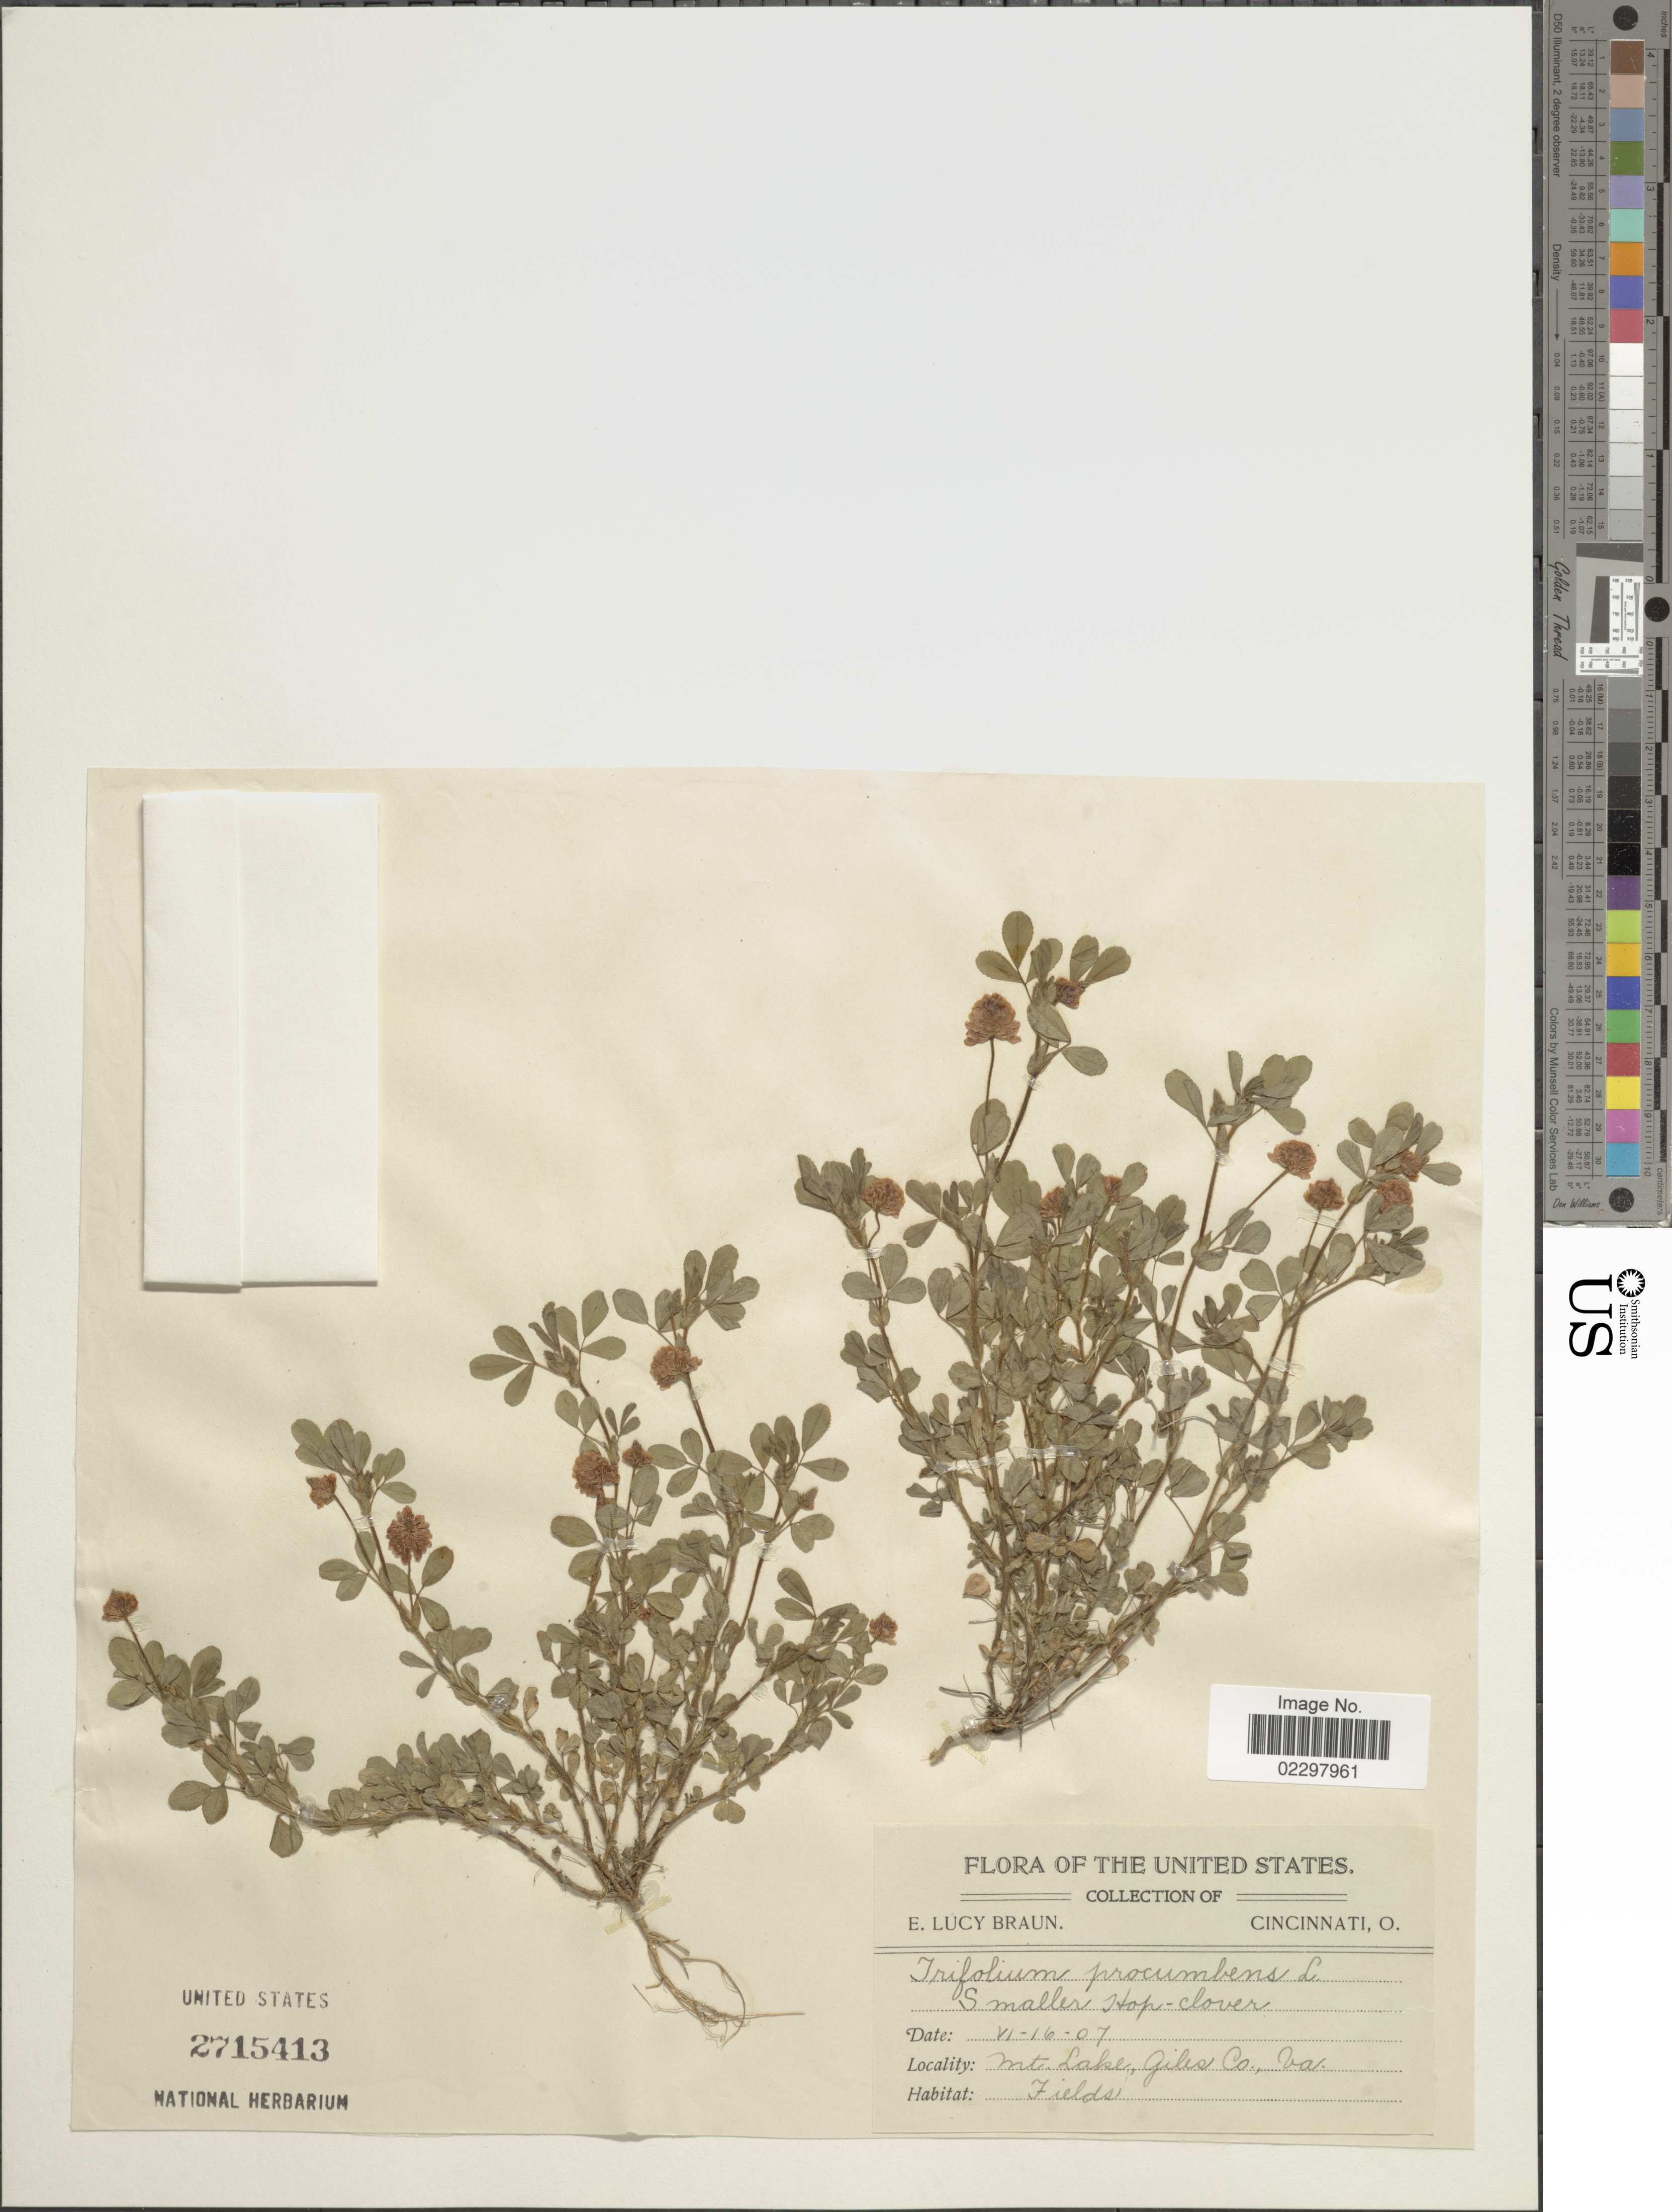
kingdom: Plantae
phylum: Tracheophyta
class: Magnoliopsida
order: Fabales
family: Fabaceae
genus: Trifolium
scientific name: Trifolium procumbens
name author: L.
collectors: E. L. Braun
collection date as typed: Transcribed d/m/y: 16/6/7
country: United States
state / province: Virginia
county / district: Giles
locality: Mt. Lake, Giles Co., Va., fields.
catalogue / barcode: US 2715413